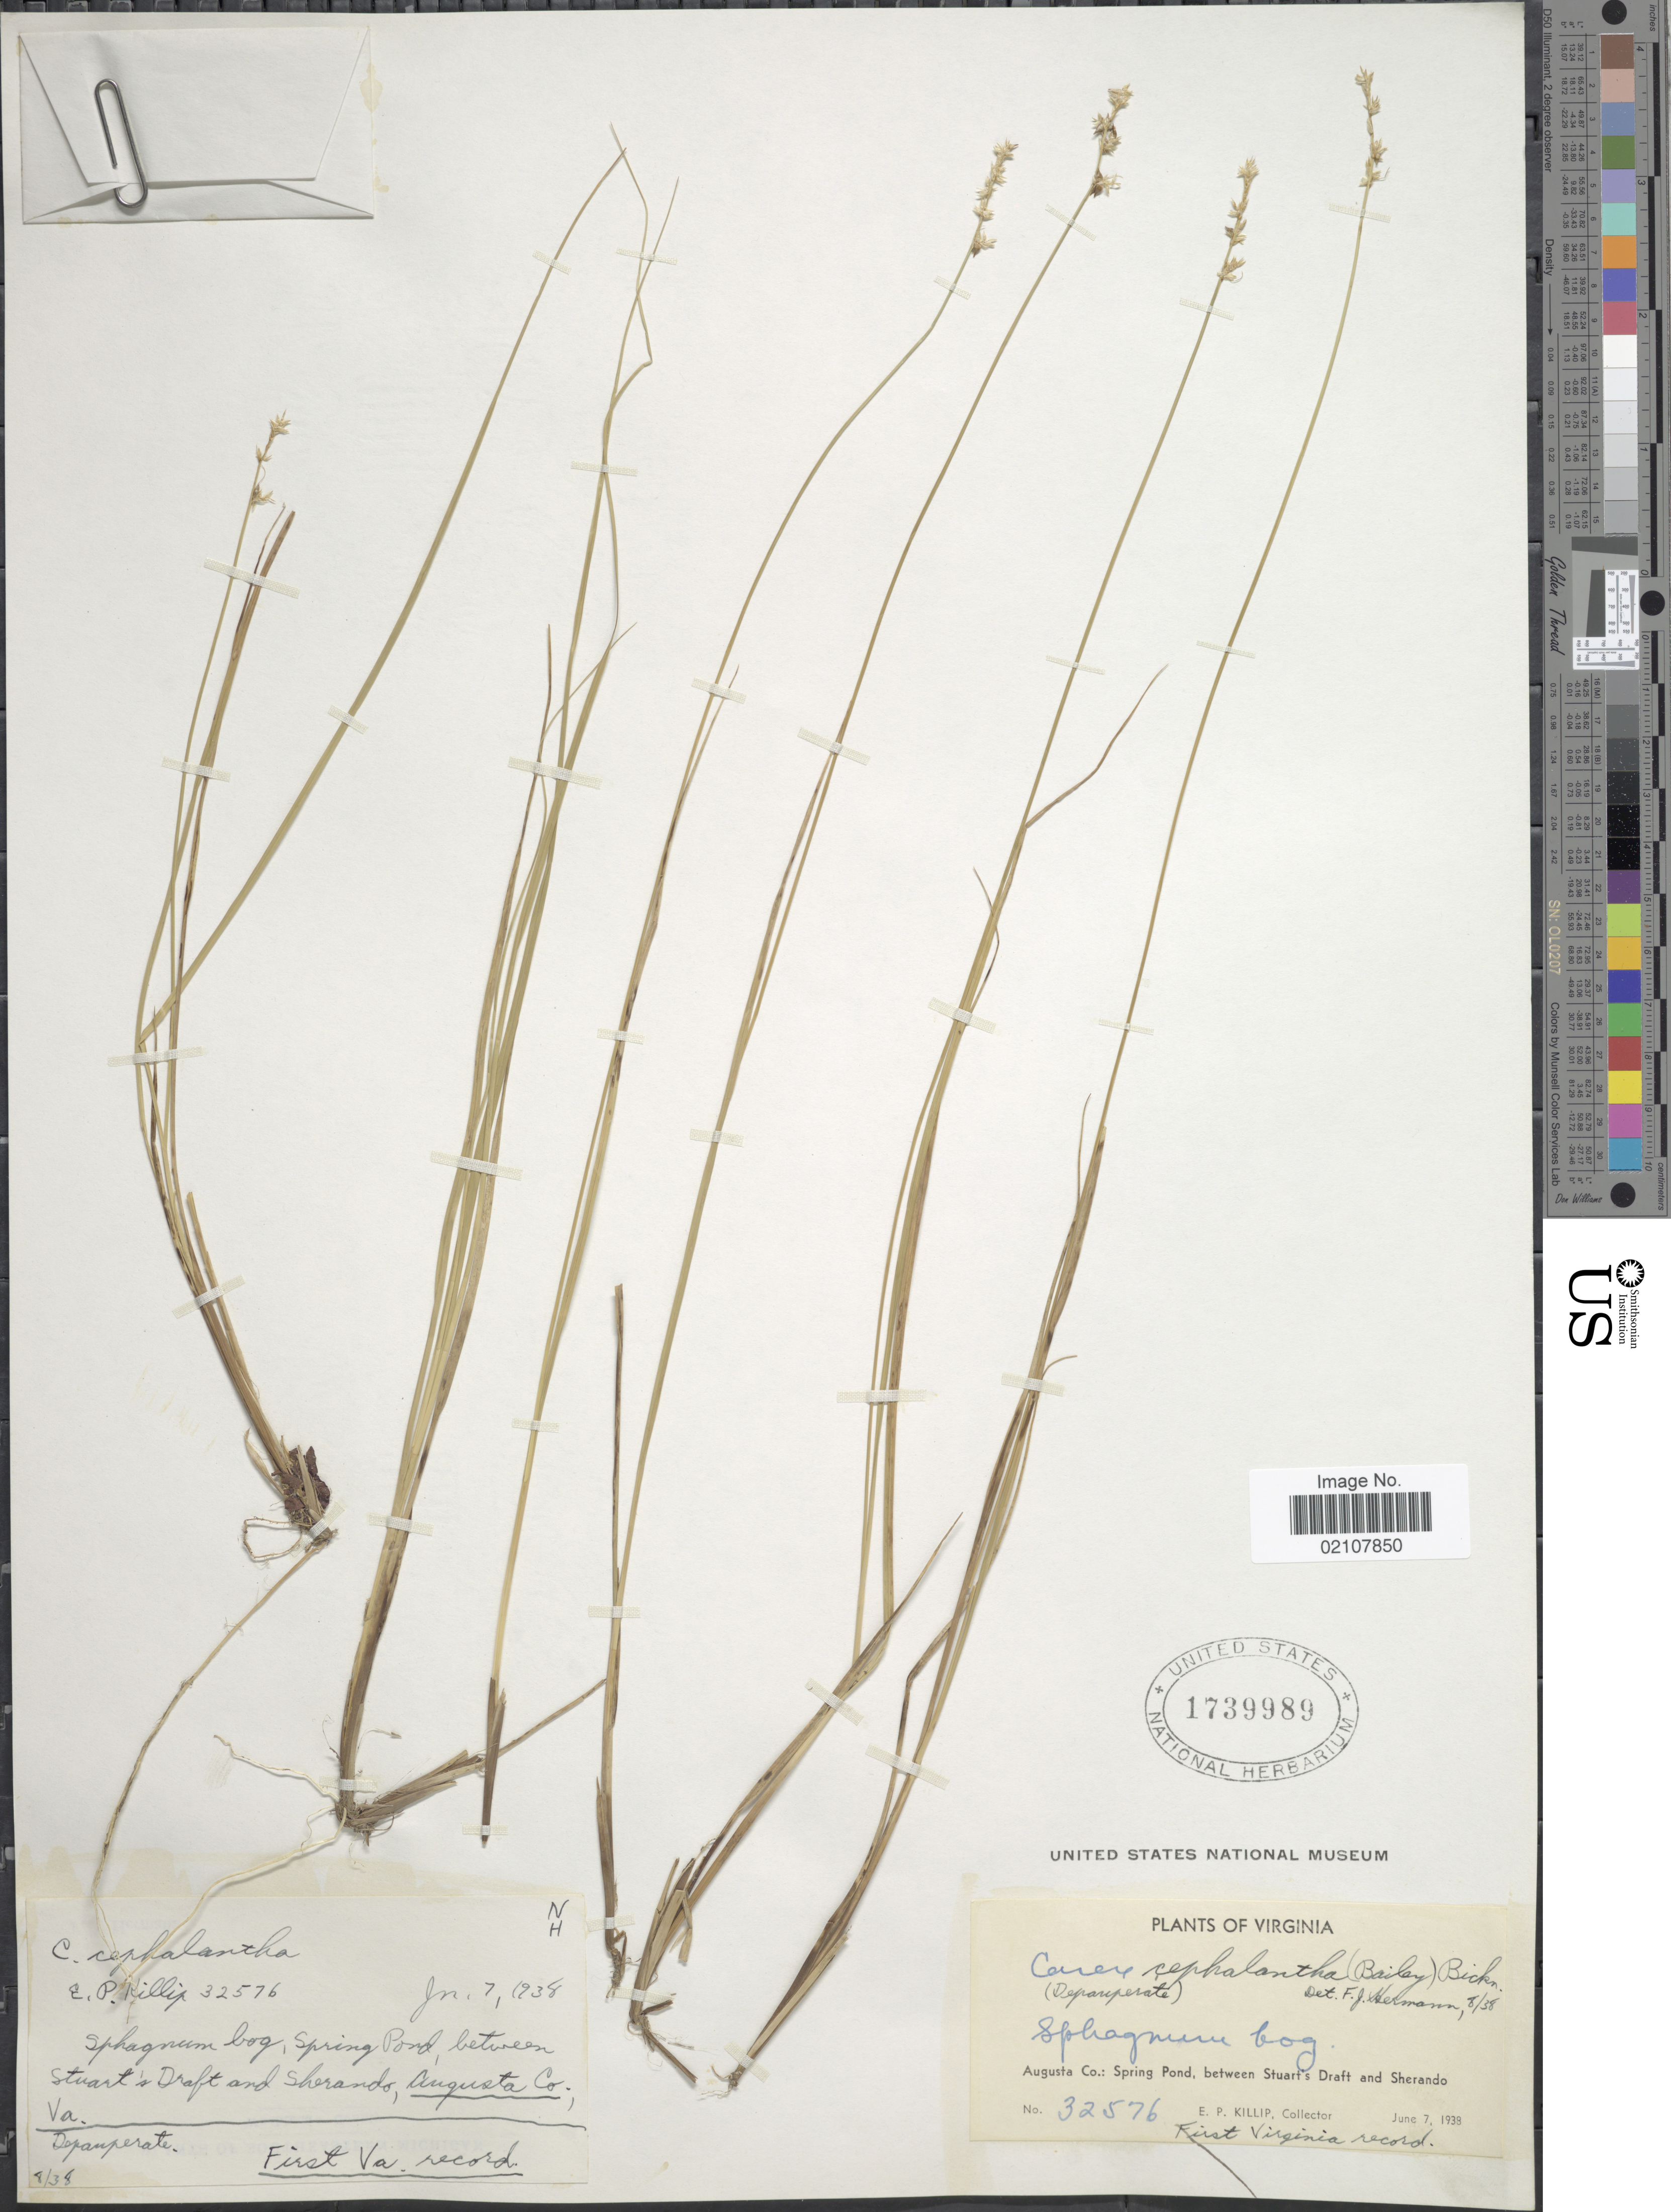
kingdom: Plantae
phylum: Tracheophyta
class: Liliopsida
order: Poales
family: Cyperaceae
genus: Carex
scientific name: Carex echinata subsp. echinata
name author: Murray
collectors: E. P. Killip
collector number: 32576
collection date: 1938-06-07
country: United States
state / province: Virginia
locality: Sphagnum bog, Augusta Co: Spring Pond, between Stuart's Draft and Sherando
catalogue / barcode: US 1739989